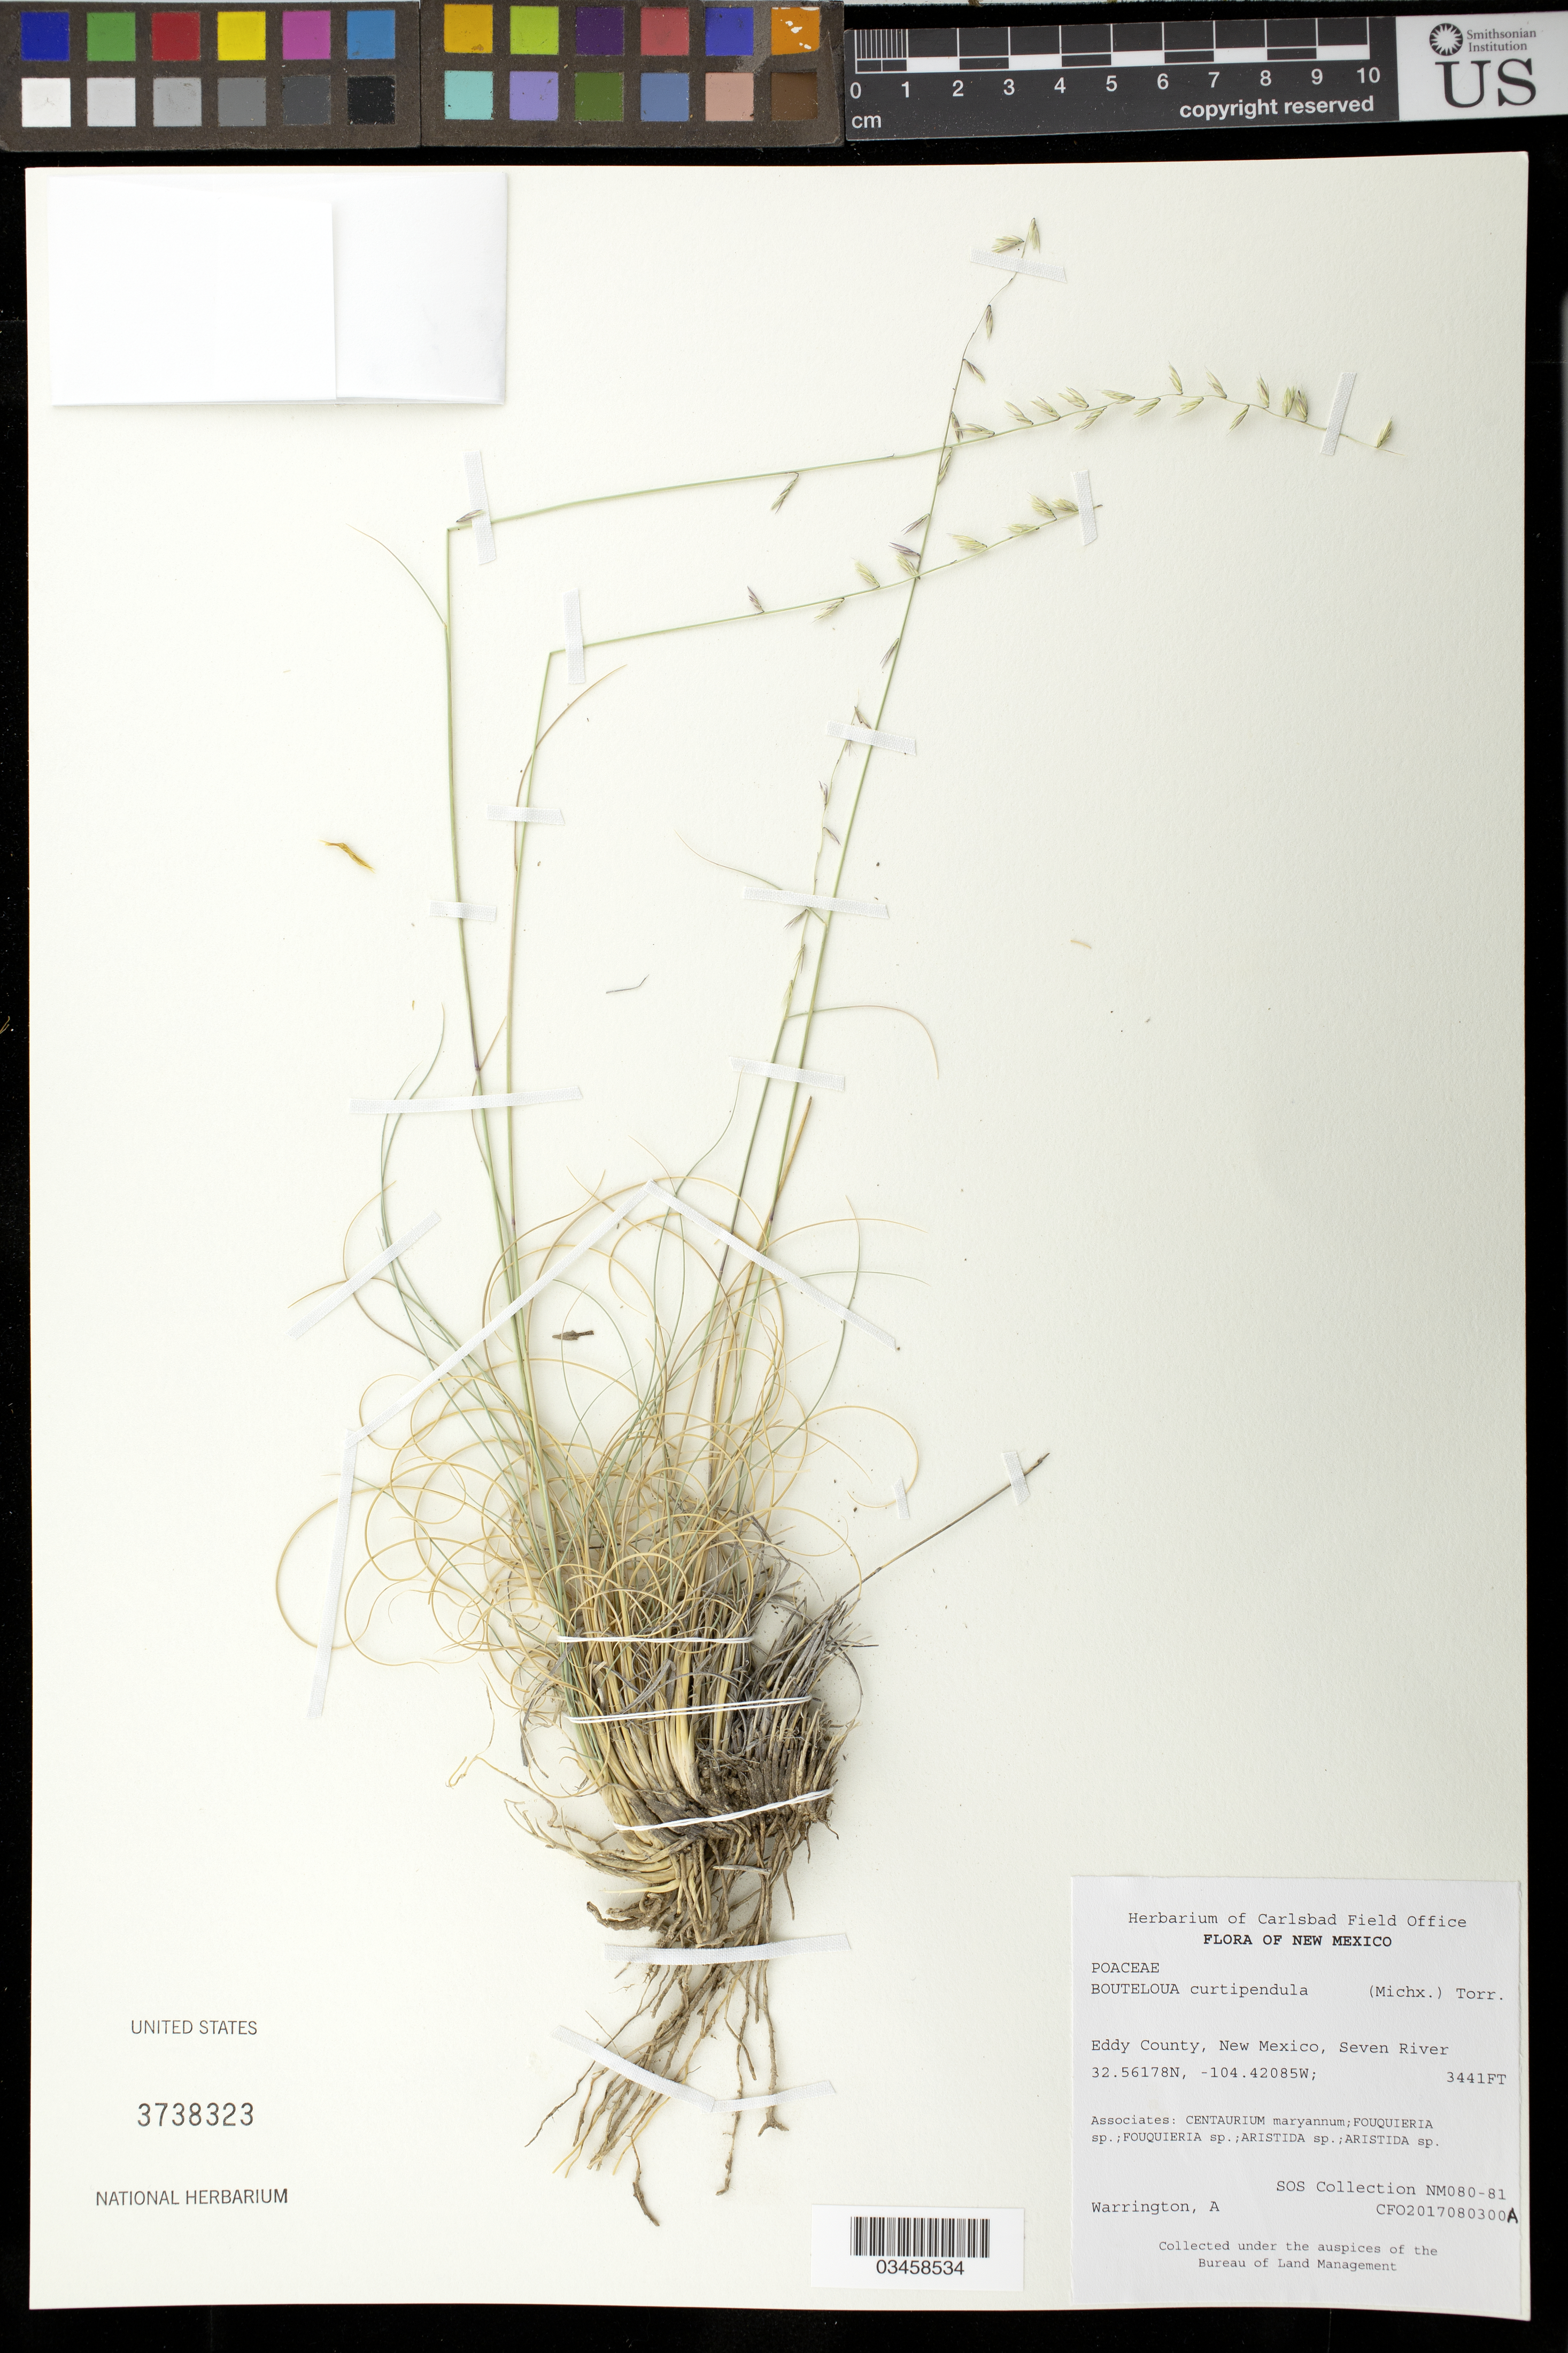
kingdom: Plantae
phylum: Tracheophyta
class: Liliopsida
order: Poales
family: Poaceae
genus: Bouteloua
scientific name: Bouteloua curtipendula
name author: (Michx.) Torr.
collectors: A. Warrington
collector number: NM080-81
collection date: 2017-08-03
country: United States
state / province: New Mexico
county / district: Eddy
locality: Seven River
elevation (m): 1049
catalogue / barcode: US 3738323